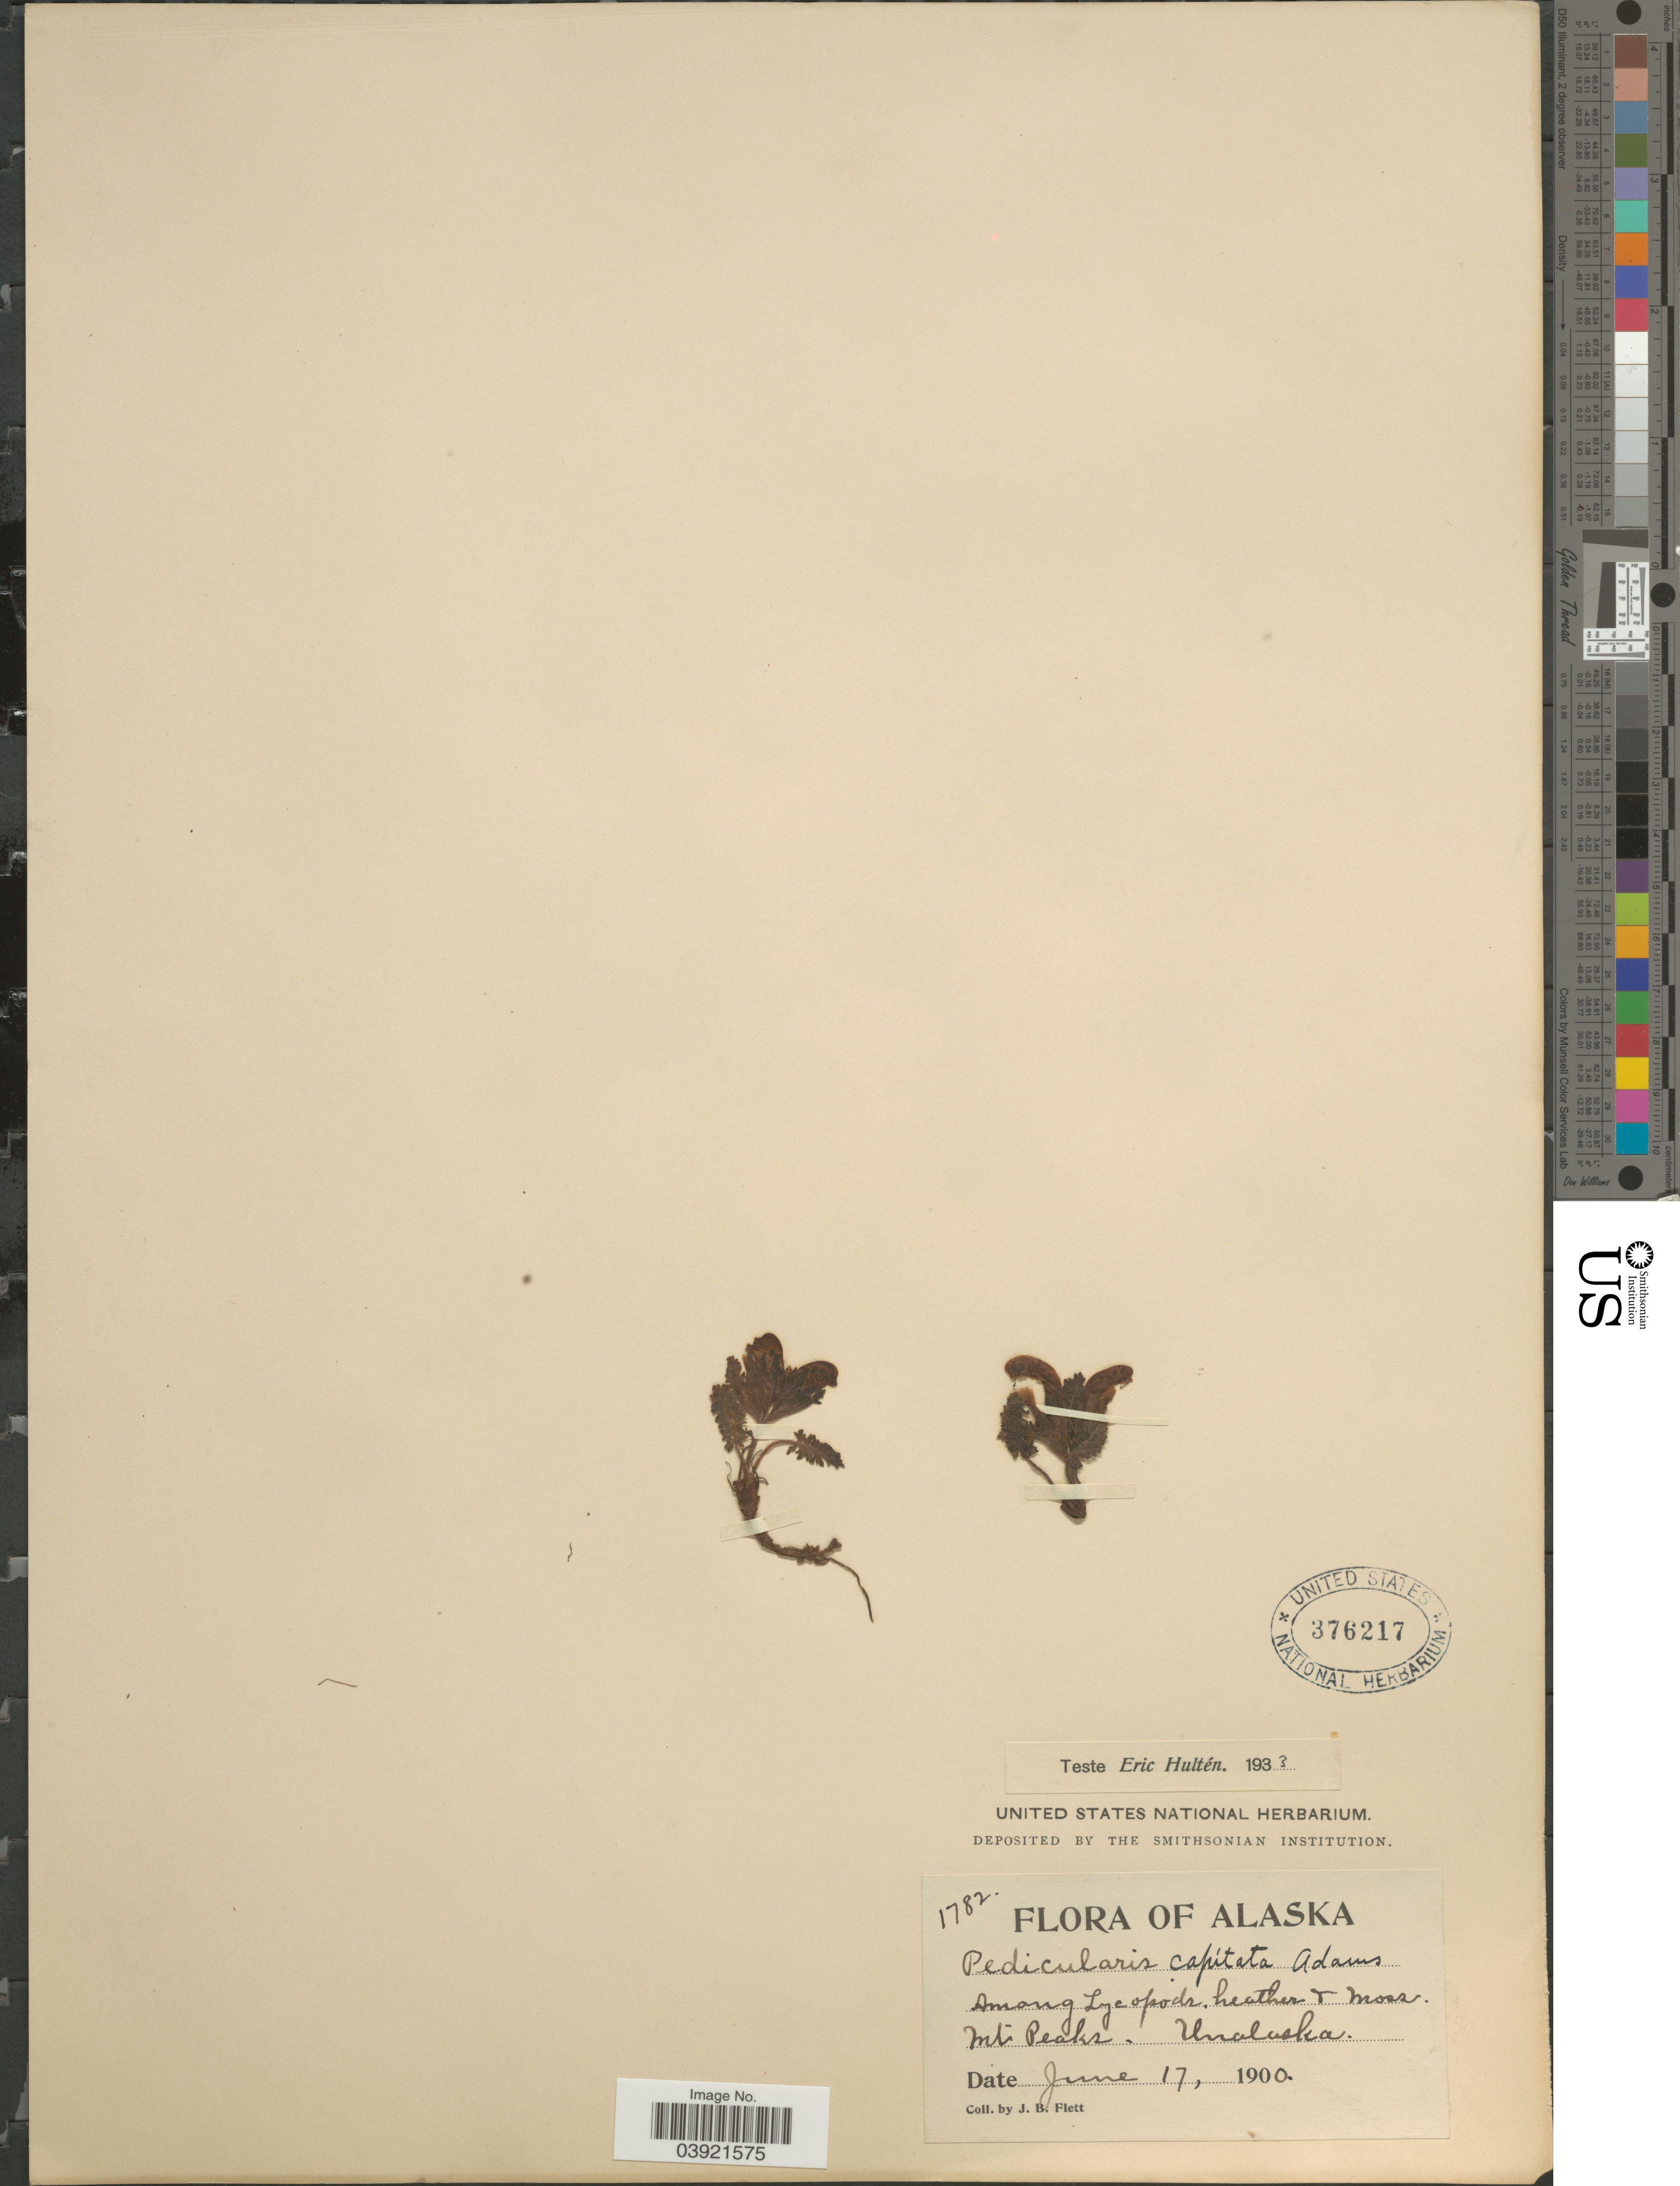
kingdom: Plantae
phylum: Tracheophyta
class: Magnoliopsida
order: Lamiales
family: Orobanchaceae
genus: Pedicularis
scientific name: Pedicularis capitata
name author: Adams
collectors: J. Flett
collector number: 1782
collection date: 1900-06-17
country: United States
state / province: Alaska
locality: Mt. Peaks. Unalaska.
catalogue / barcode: US 376217